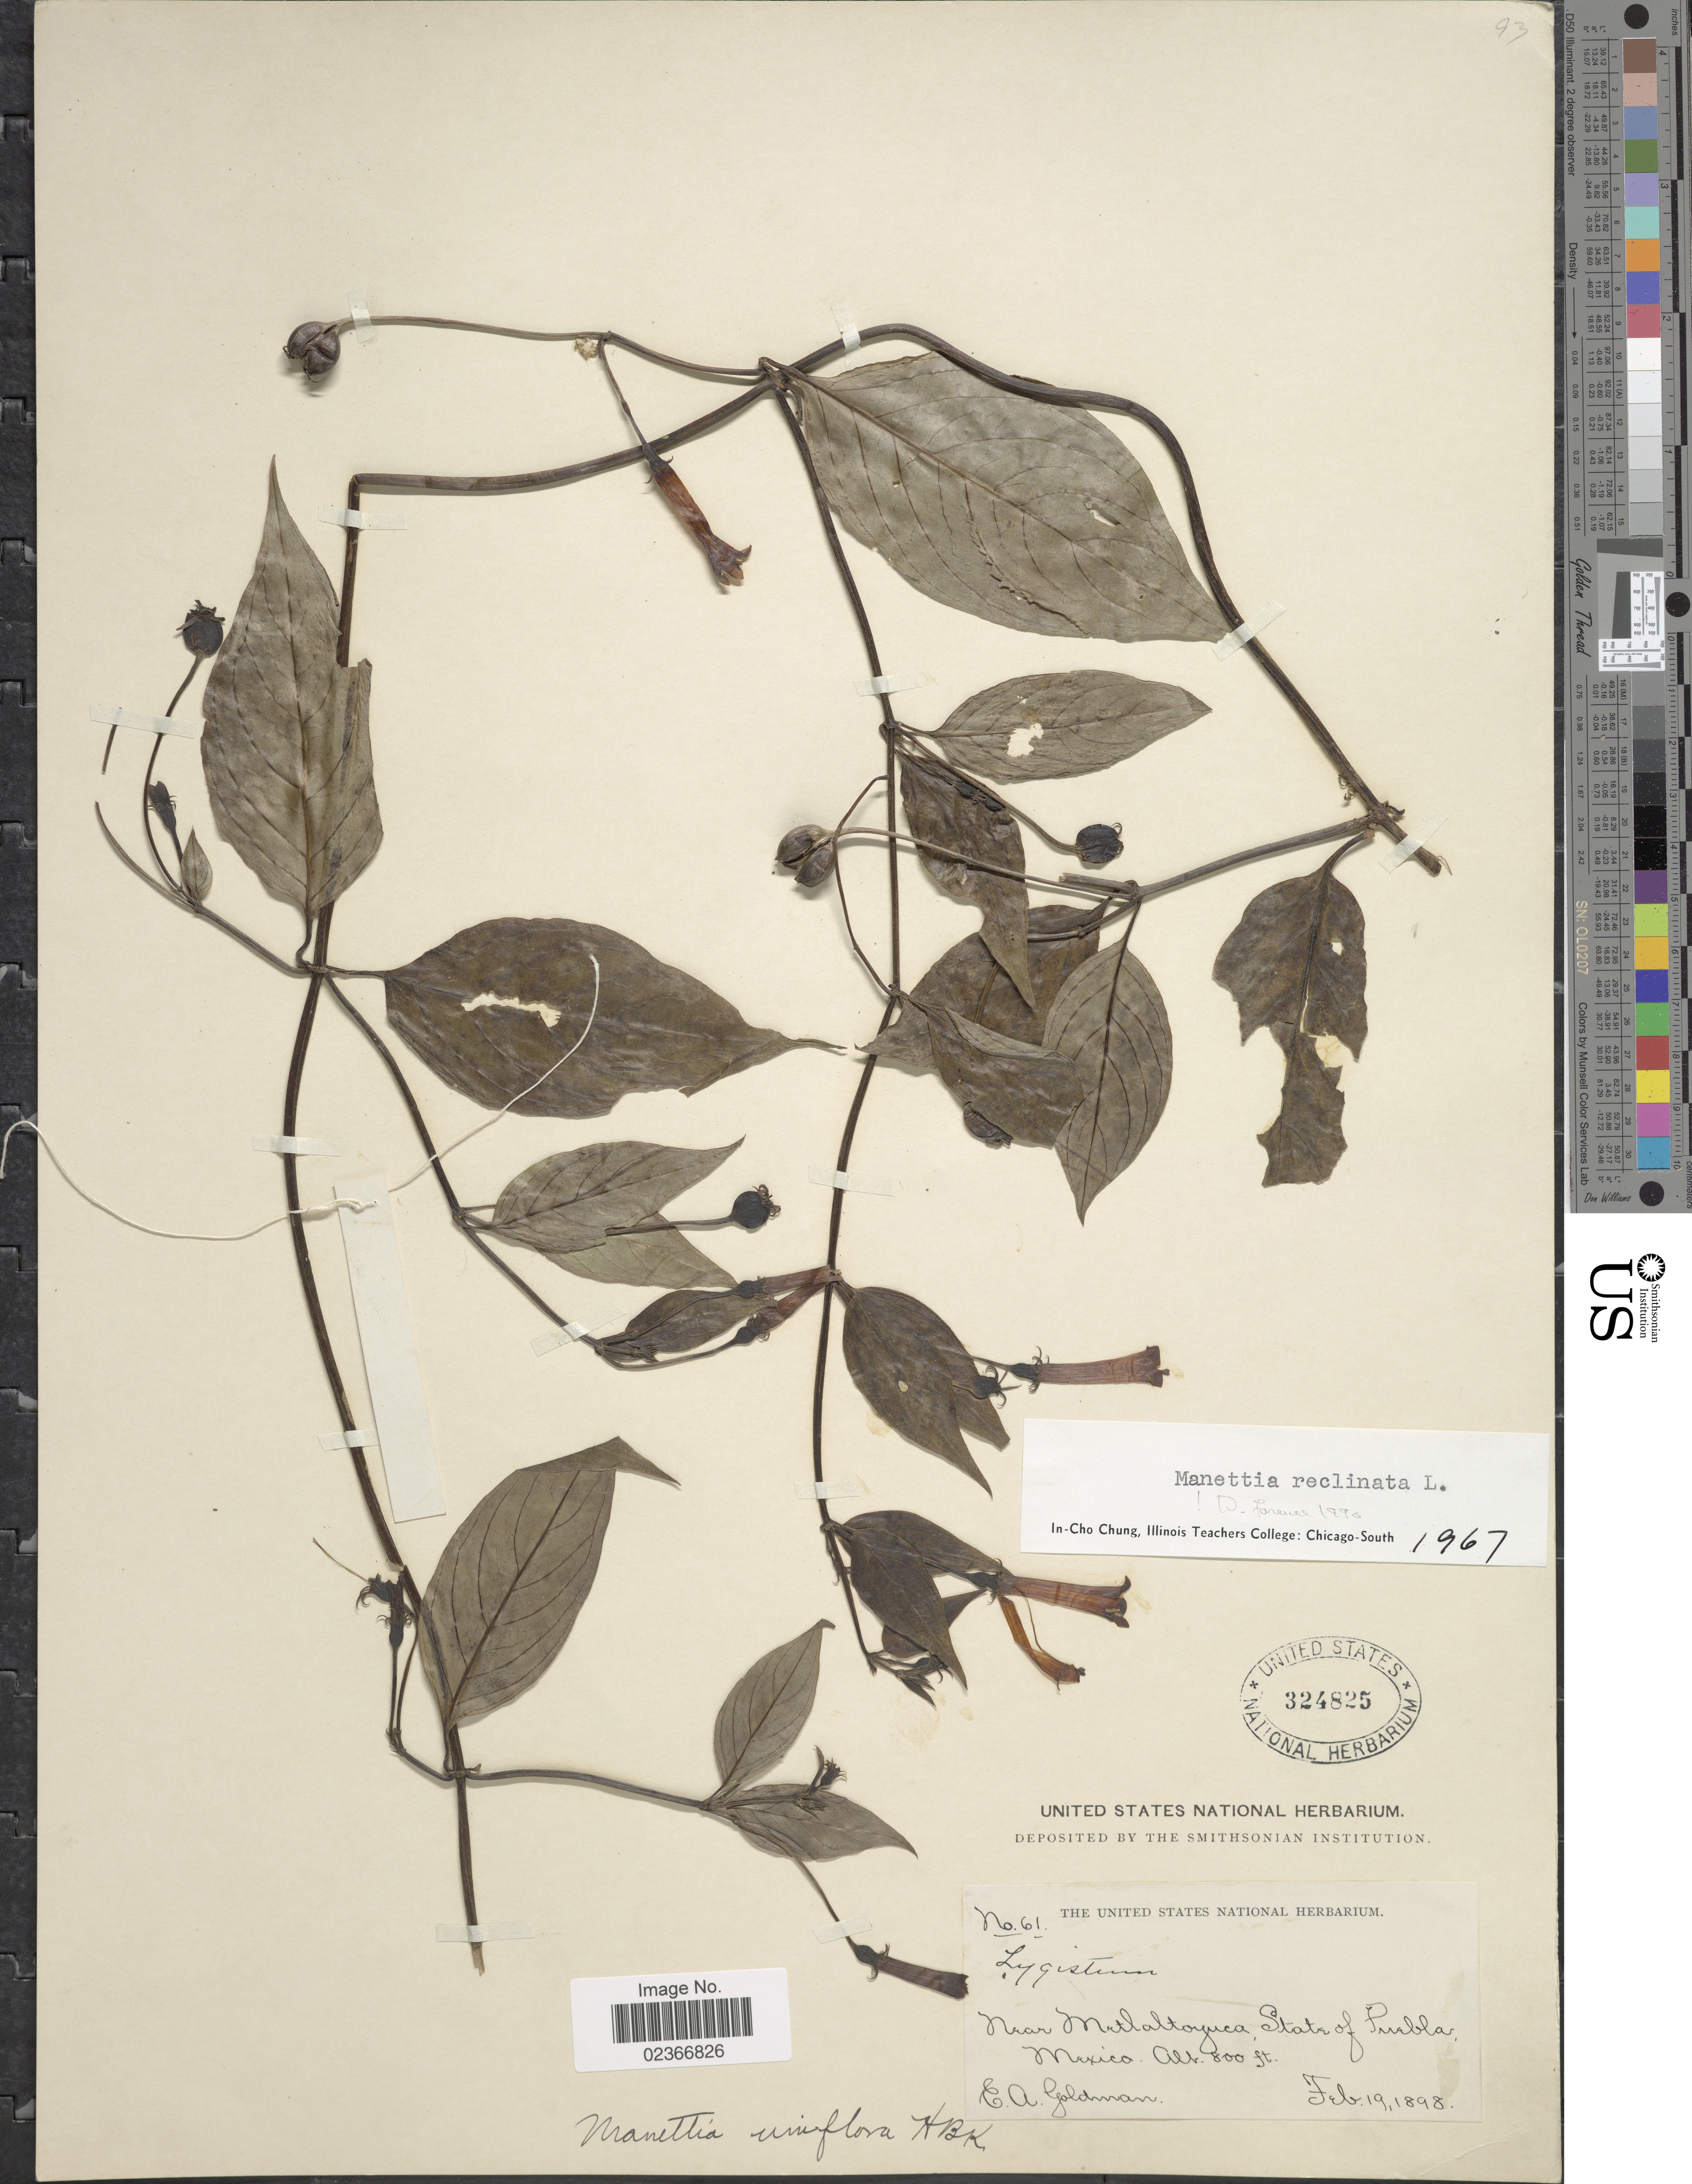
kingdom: Plantae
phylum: Tracheophyta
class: Magnoliopsida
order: Gentianales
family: Rubiaceae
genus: Manettia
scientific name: Manettia reclinata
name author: L.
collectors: E. A. Goldman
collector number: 61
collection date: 1898-02-19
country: Mexico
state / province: Puebla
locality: Near Metlaltoyuca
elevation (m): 244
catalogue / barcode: US 324825